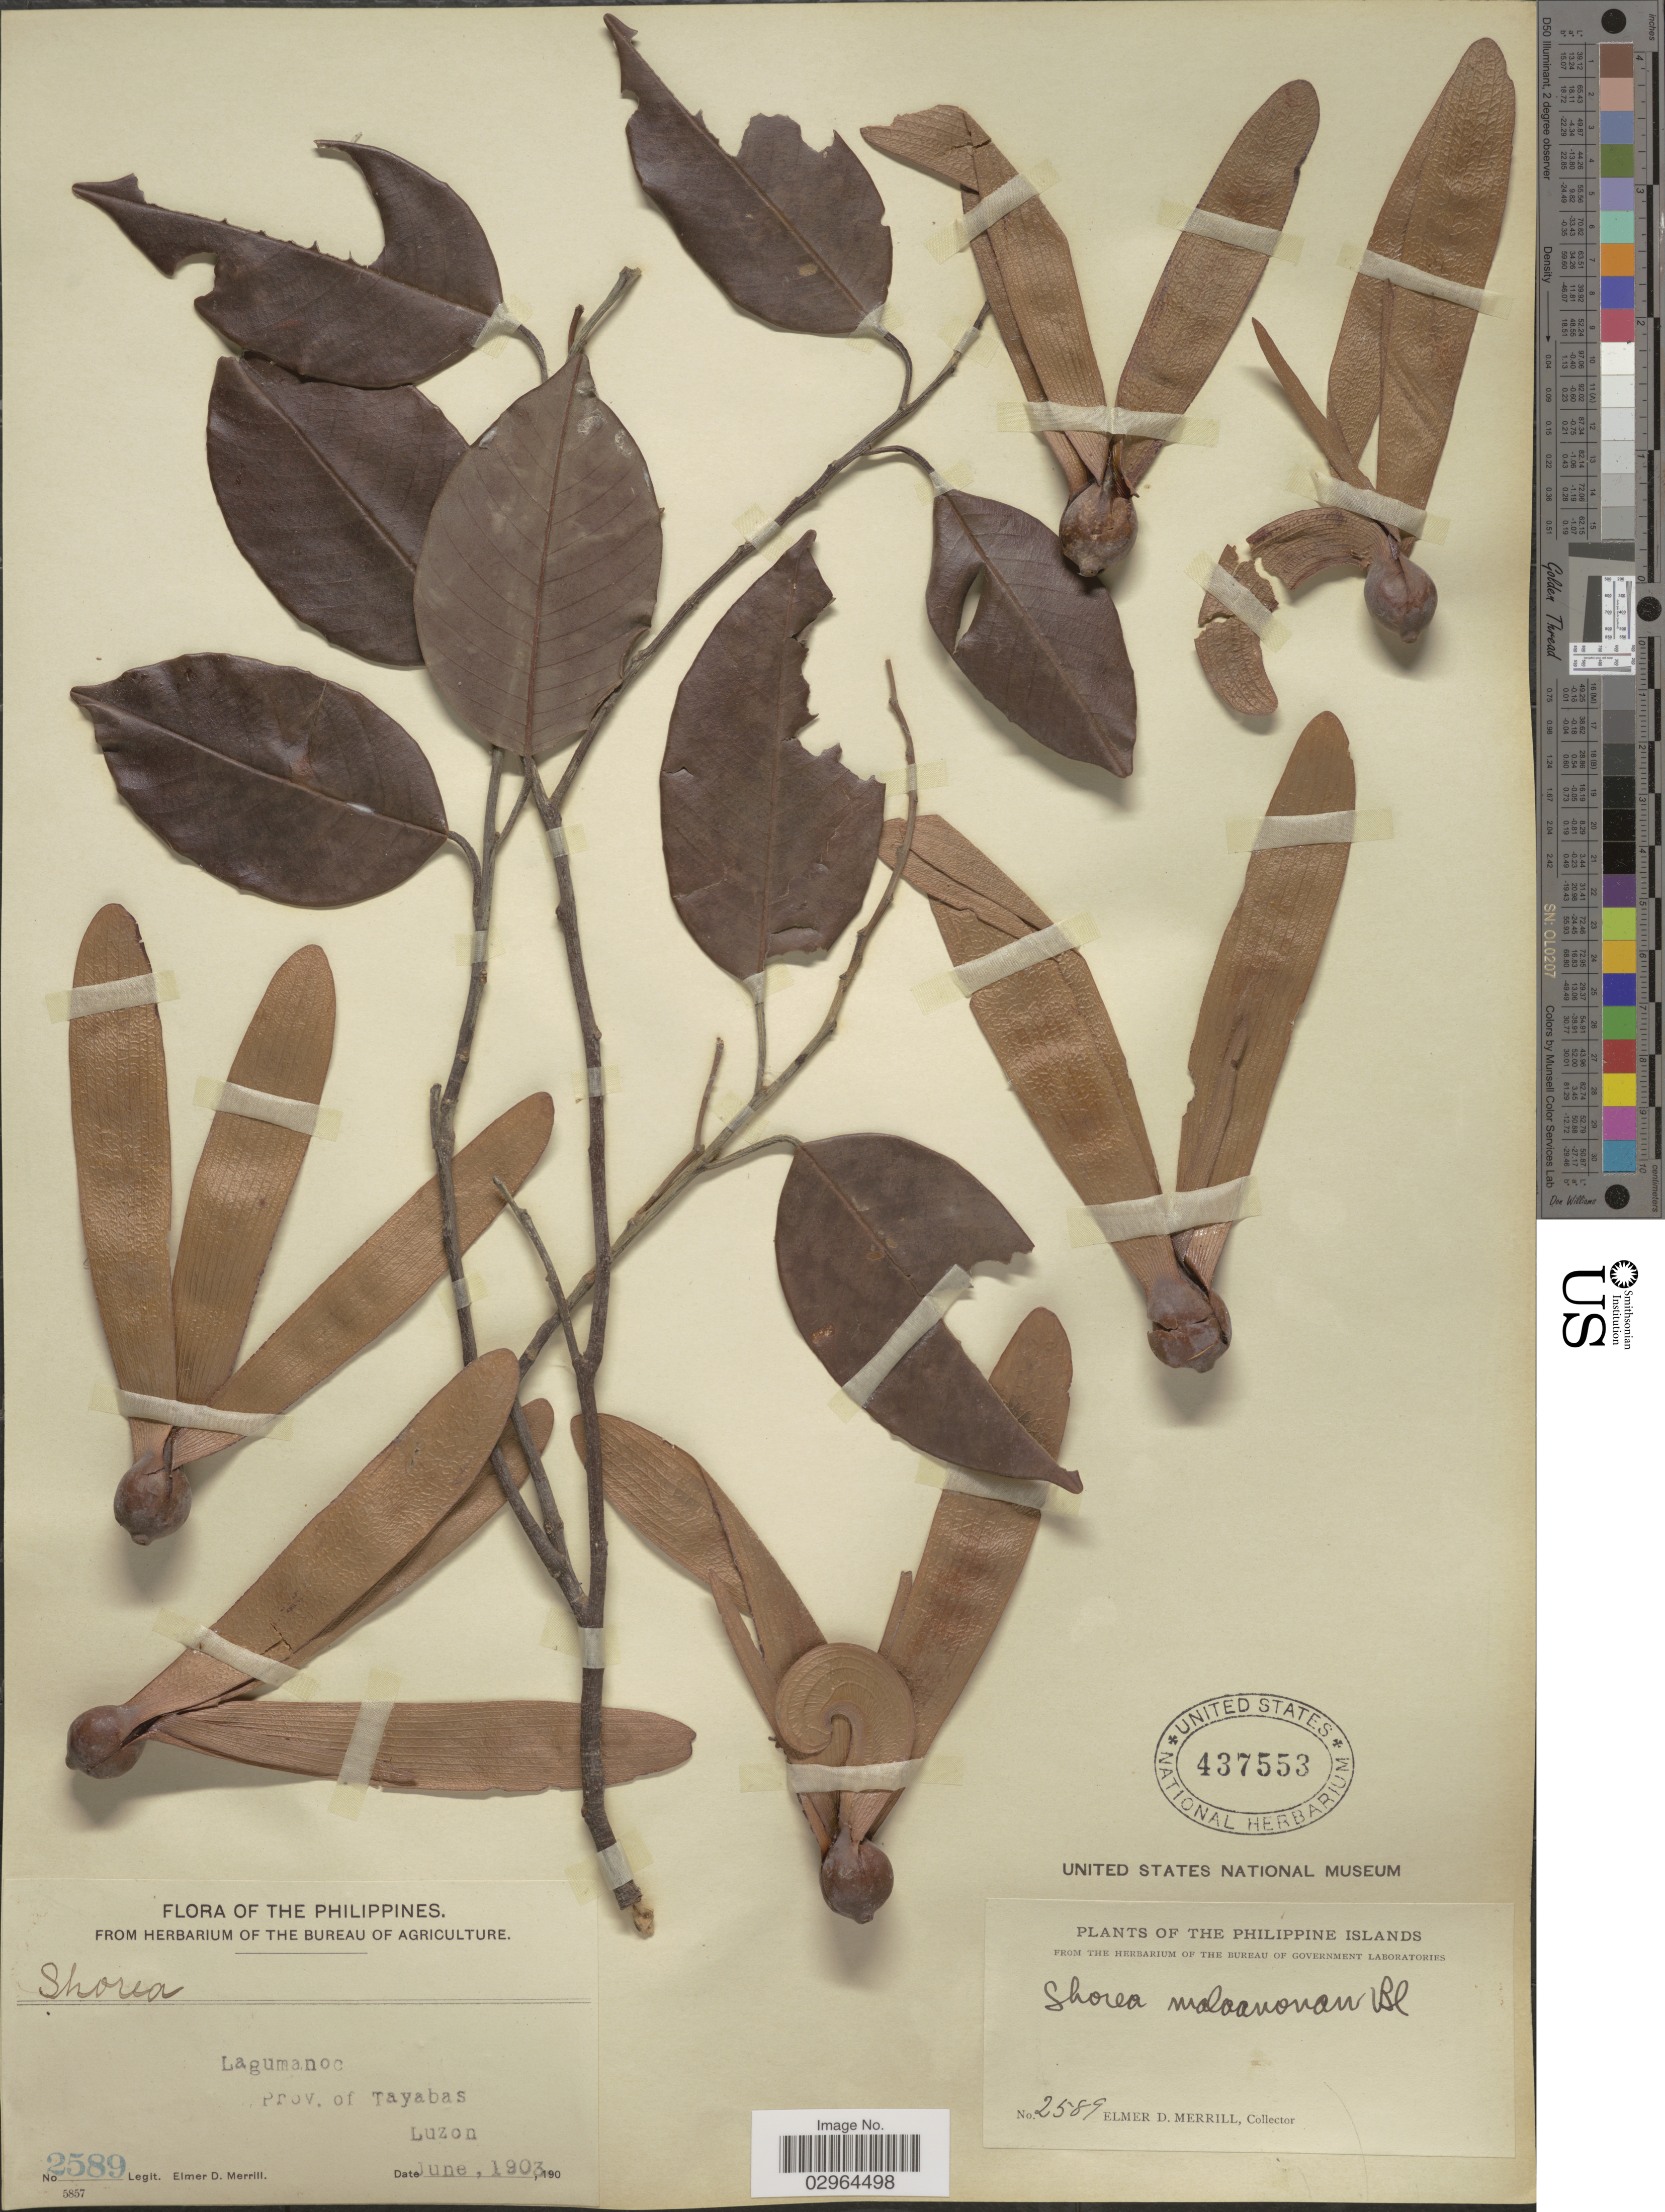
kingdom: Plantae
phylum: Tracheophyta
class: Magnoliopsida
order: Malvales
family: Dipterocarpaceae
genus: Anthoshorea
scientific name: Anthoshorea polita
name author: (S. Vidal) P.S. Ashton & J. Heck.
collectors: E. D. Merrill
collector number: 2589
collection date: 1903-06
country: Philippines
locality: Laguimanoc, Prov. of Tayabas, Luzon.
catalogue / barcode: US 437553